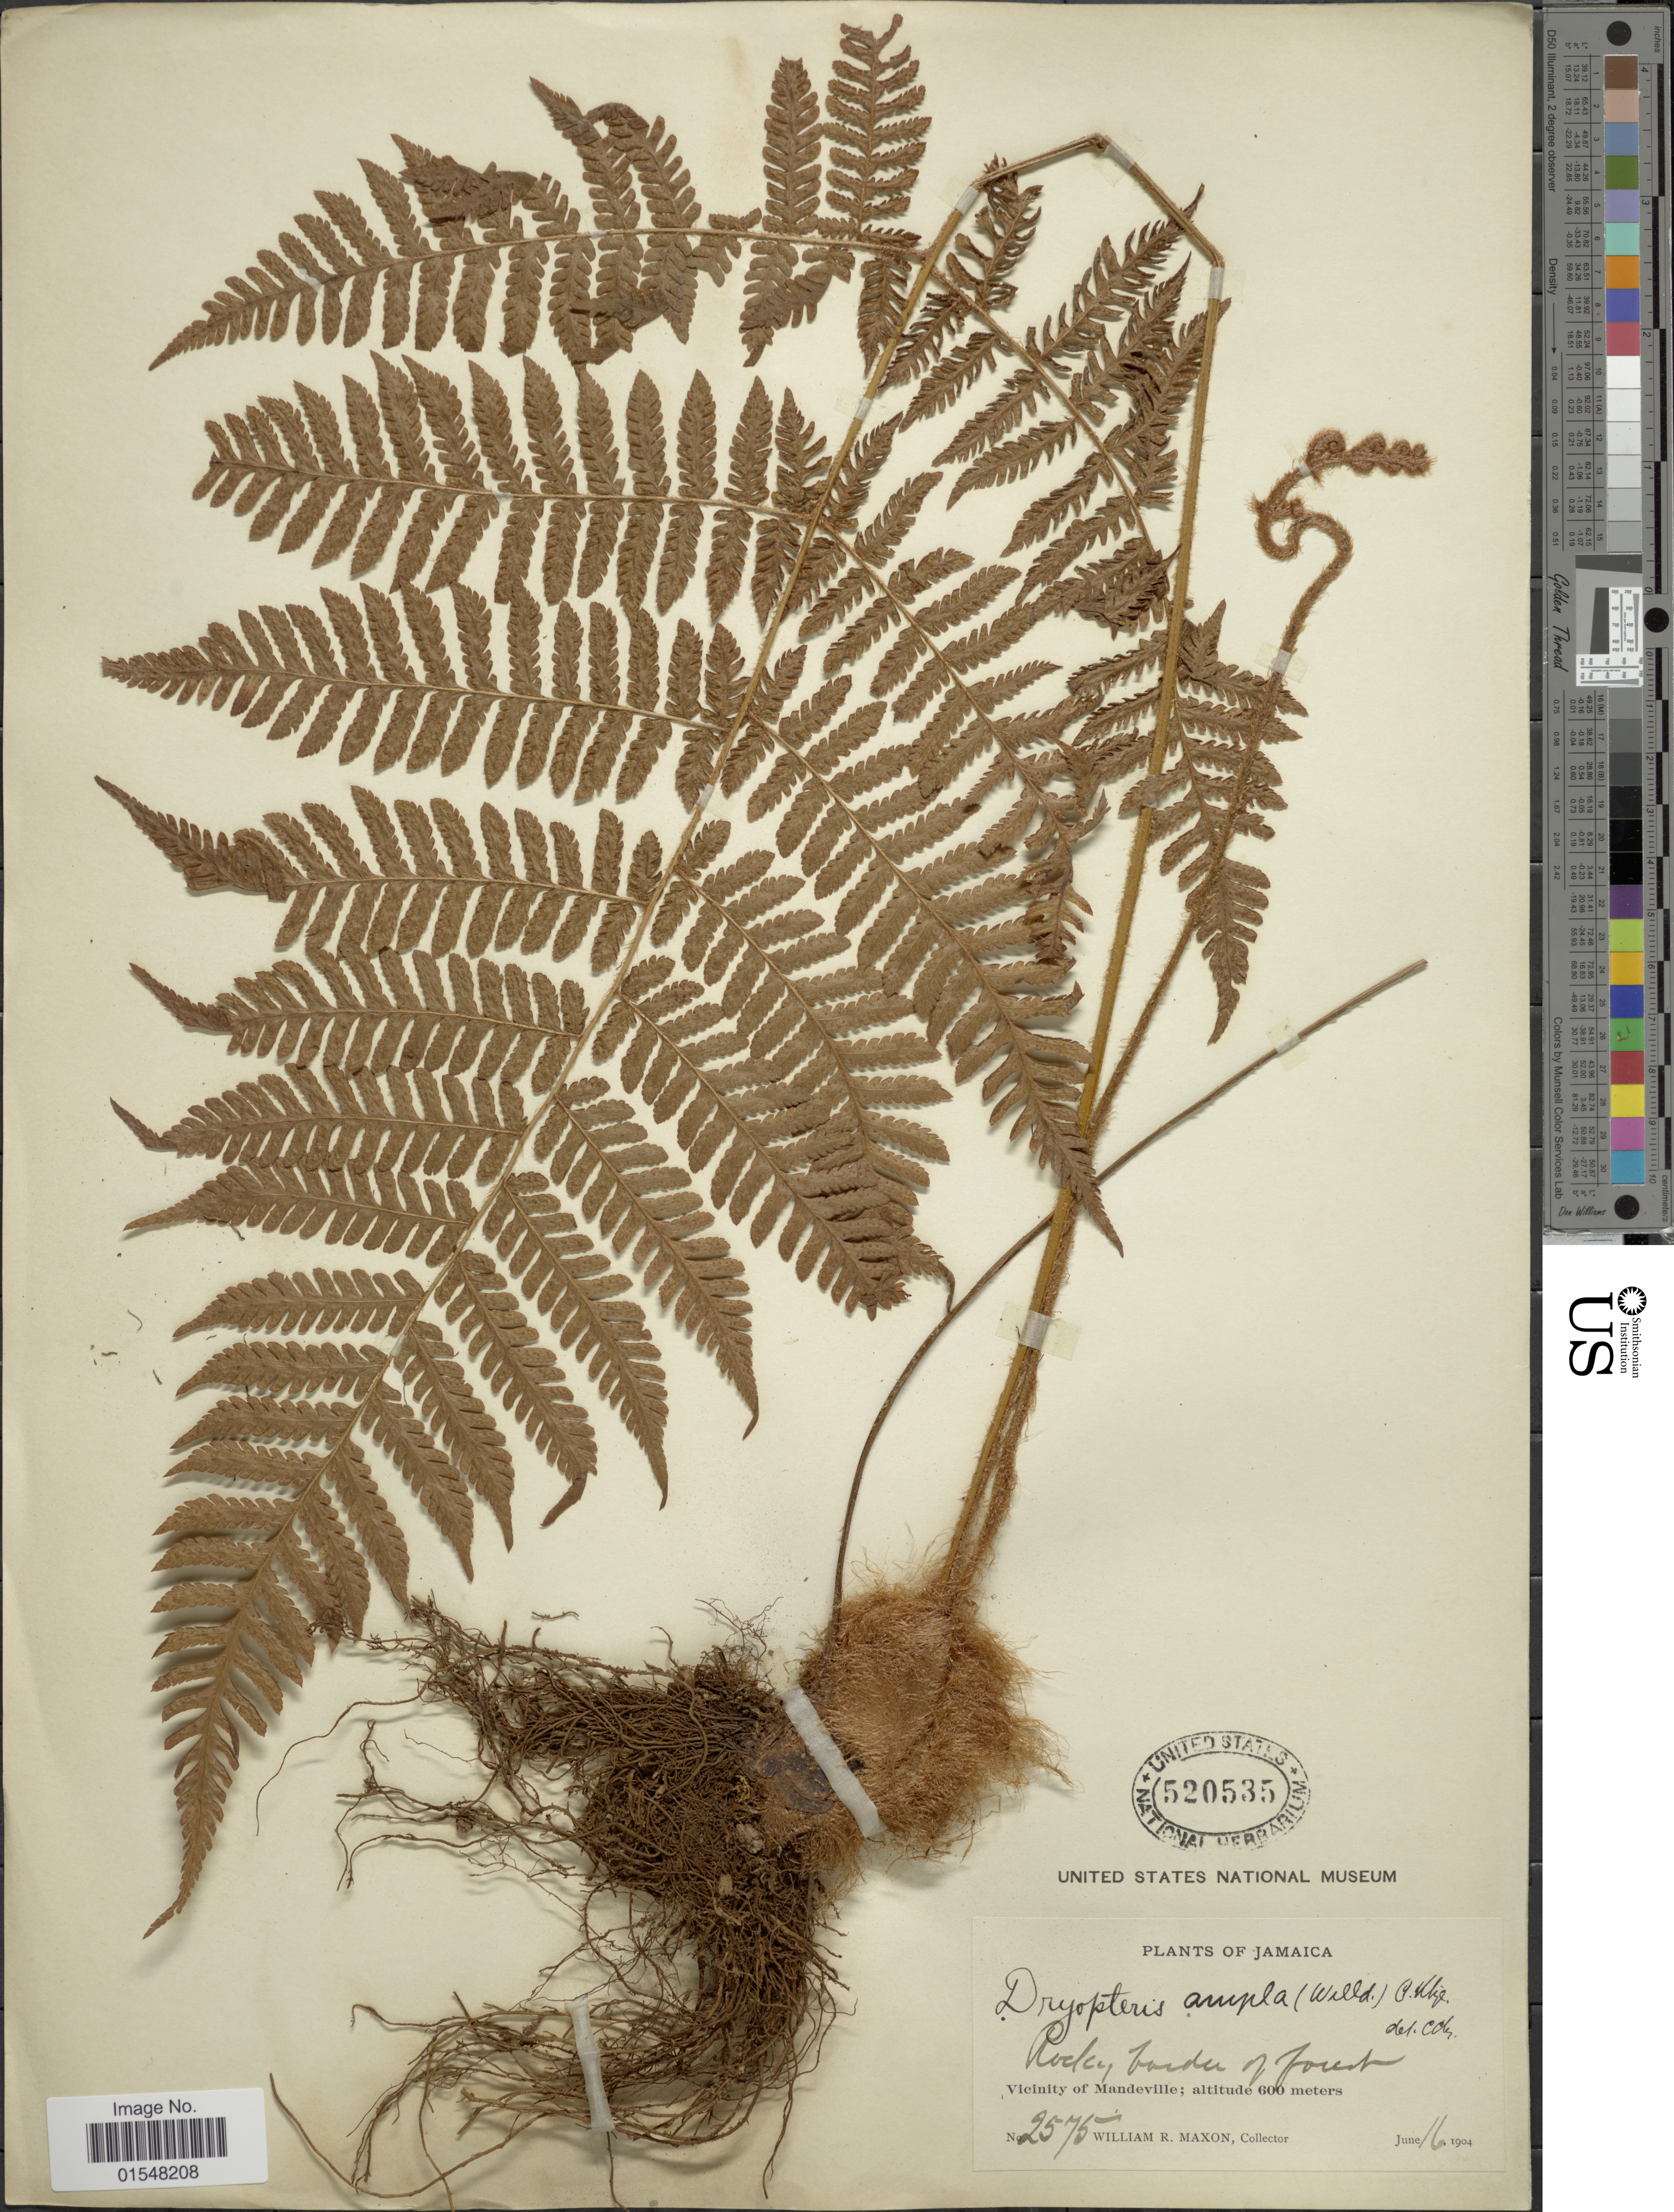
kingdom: Plantae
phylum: Tracheophyta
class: Polypodiopsida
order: Polypodiales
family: Dryopteridaceae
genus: Ctenitis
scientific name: Ctenitis sloanei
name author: (Poepp. ex Spreng.) C.V. Morton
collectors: W. R. Maxon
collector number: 2575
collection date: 1904-06-16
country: Jamaica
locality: Vicinity of Mandeville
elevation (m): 600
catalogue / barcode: US 520535